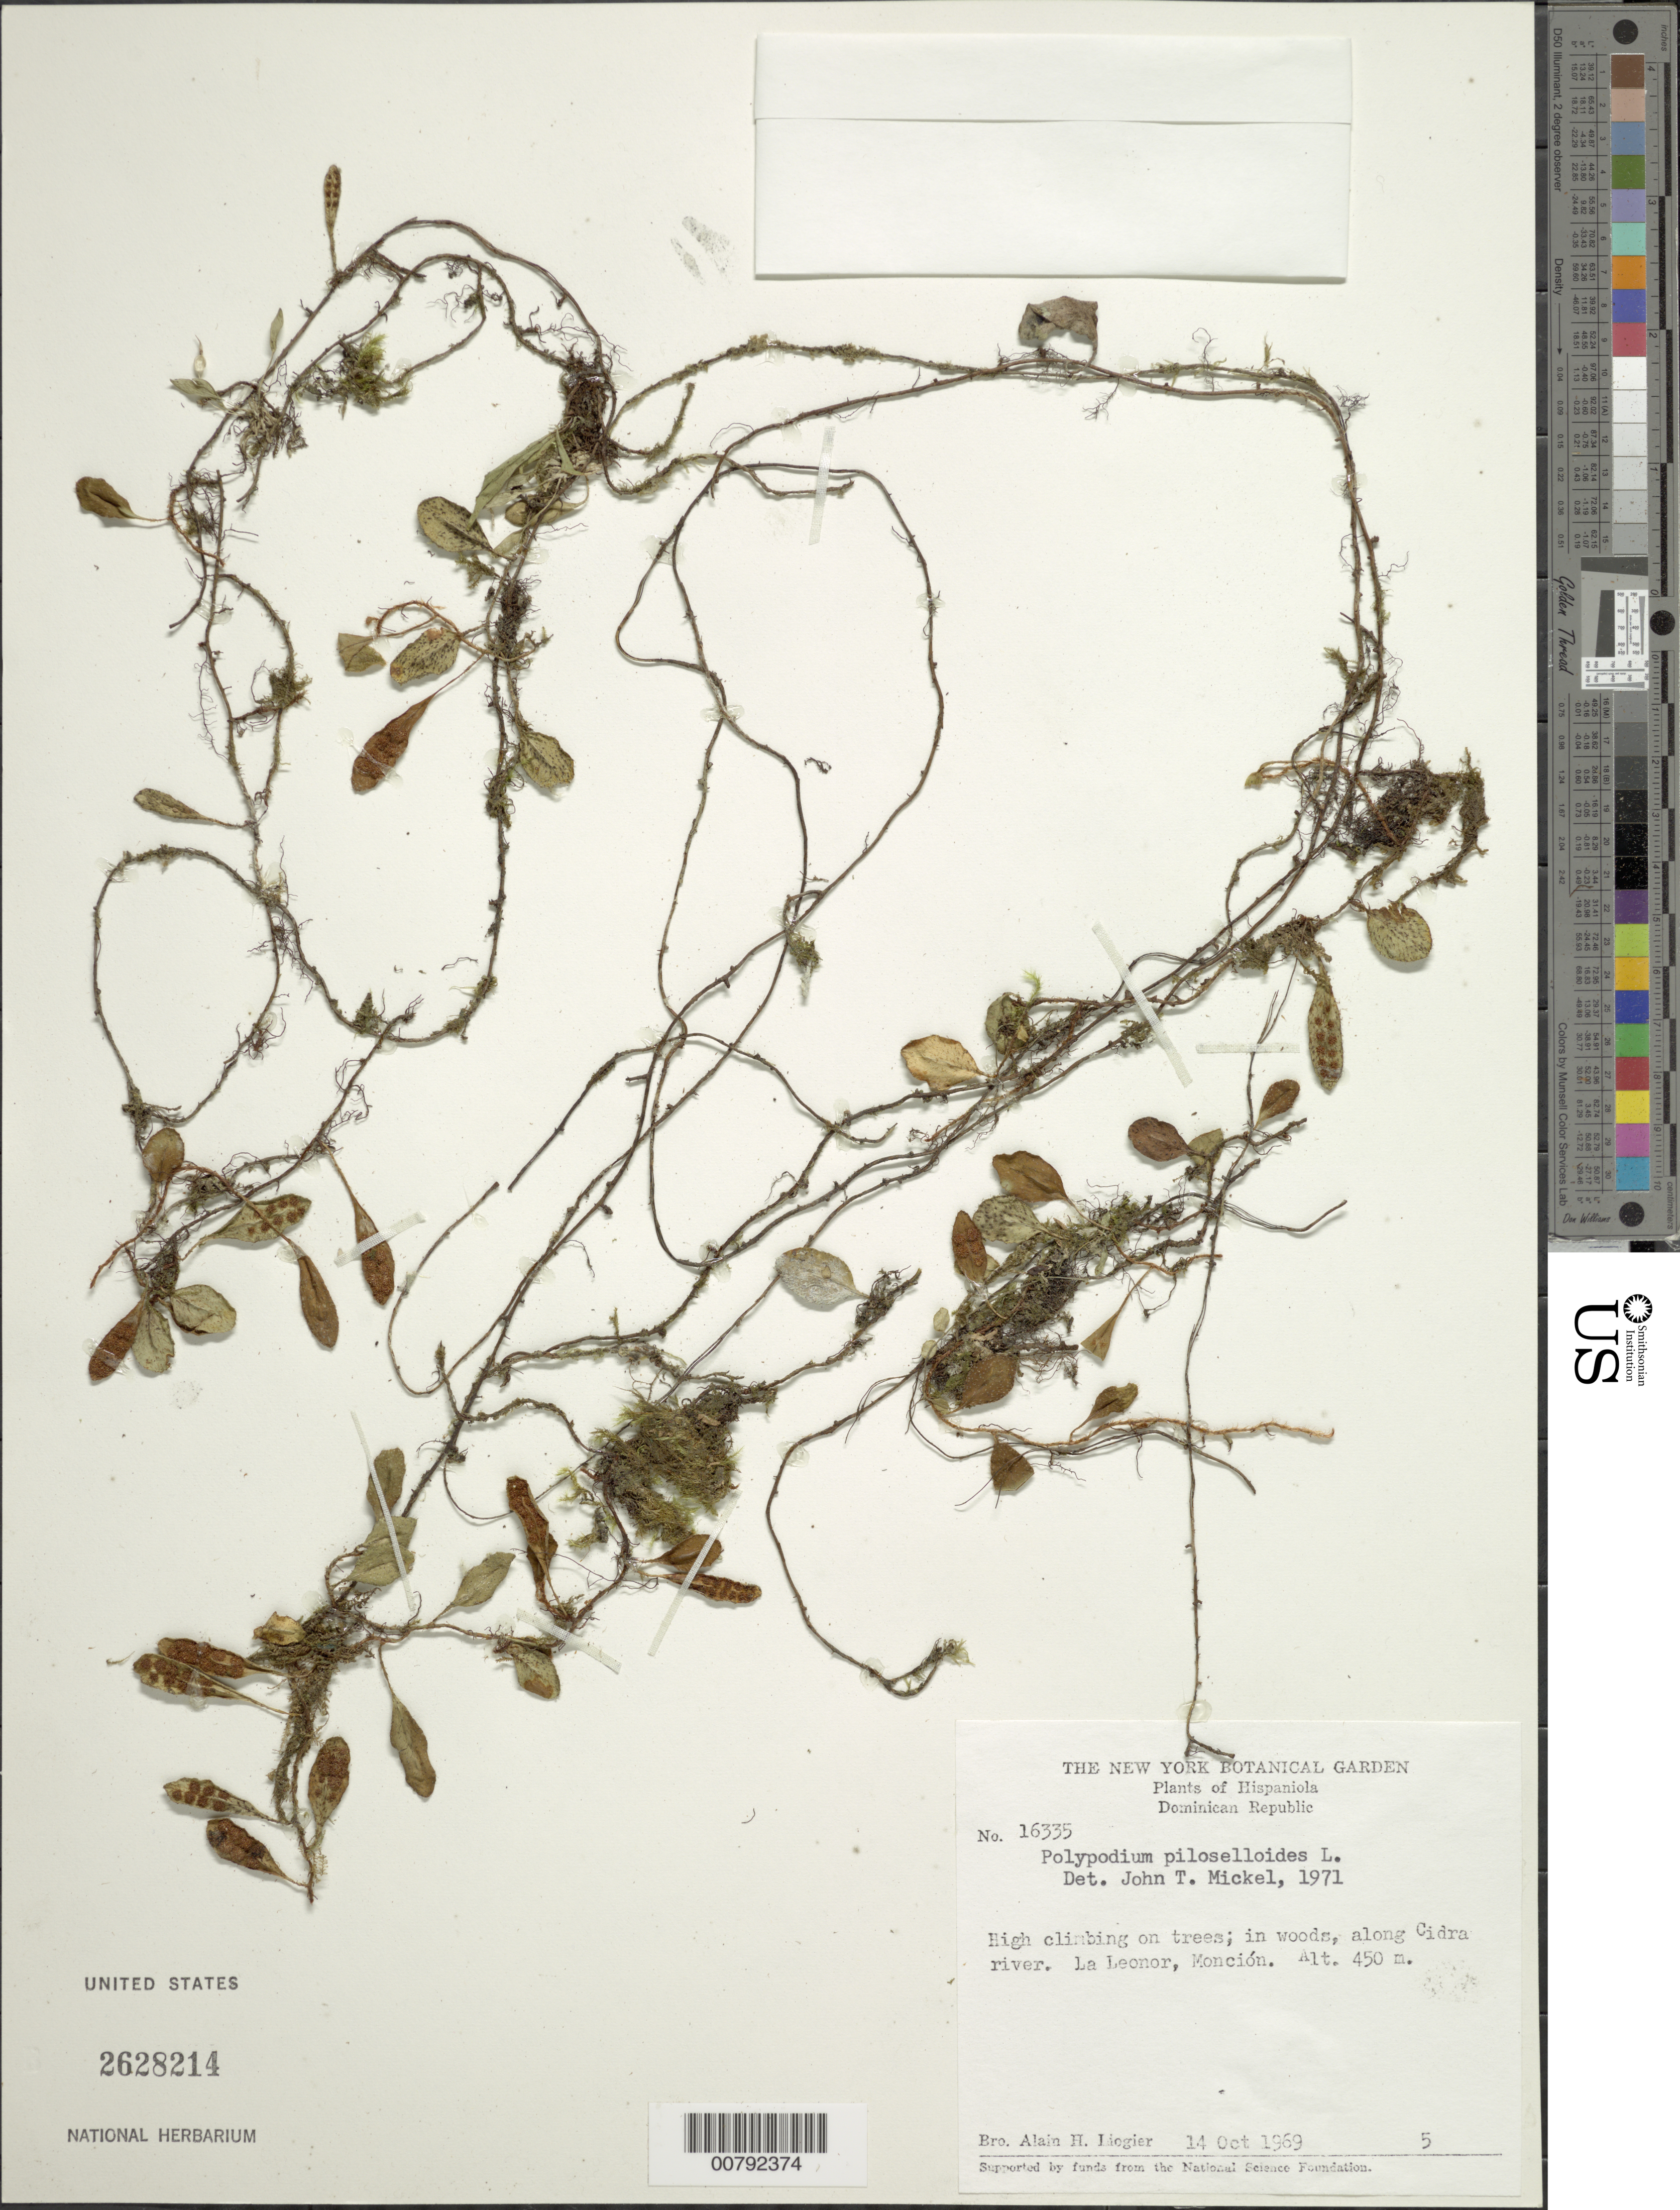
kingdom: Plantae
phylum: Tracheophyta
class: Polypodiopsida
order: Polypodiales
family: Polypodiaceae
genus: Microgramma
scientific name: Microgramma piloselloides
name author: (L.) Copel.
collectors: A. H. Liogier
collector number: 16335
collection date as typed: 14 Oct 1969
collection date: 1969-10-14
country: Dominican Republic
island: Hispaniola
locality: Cidra R., La Lenor, Monción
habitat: In woods, on trees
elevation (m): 450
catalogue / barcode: US 2628214